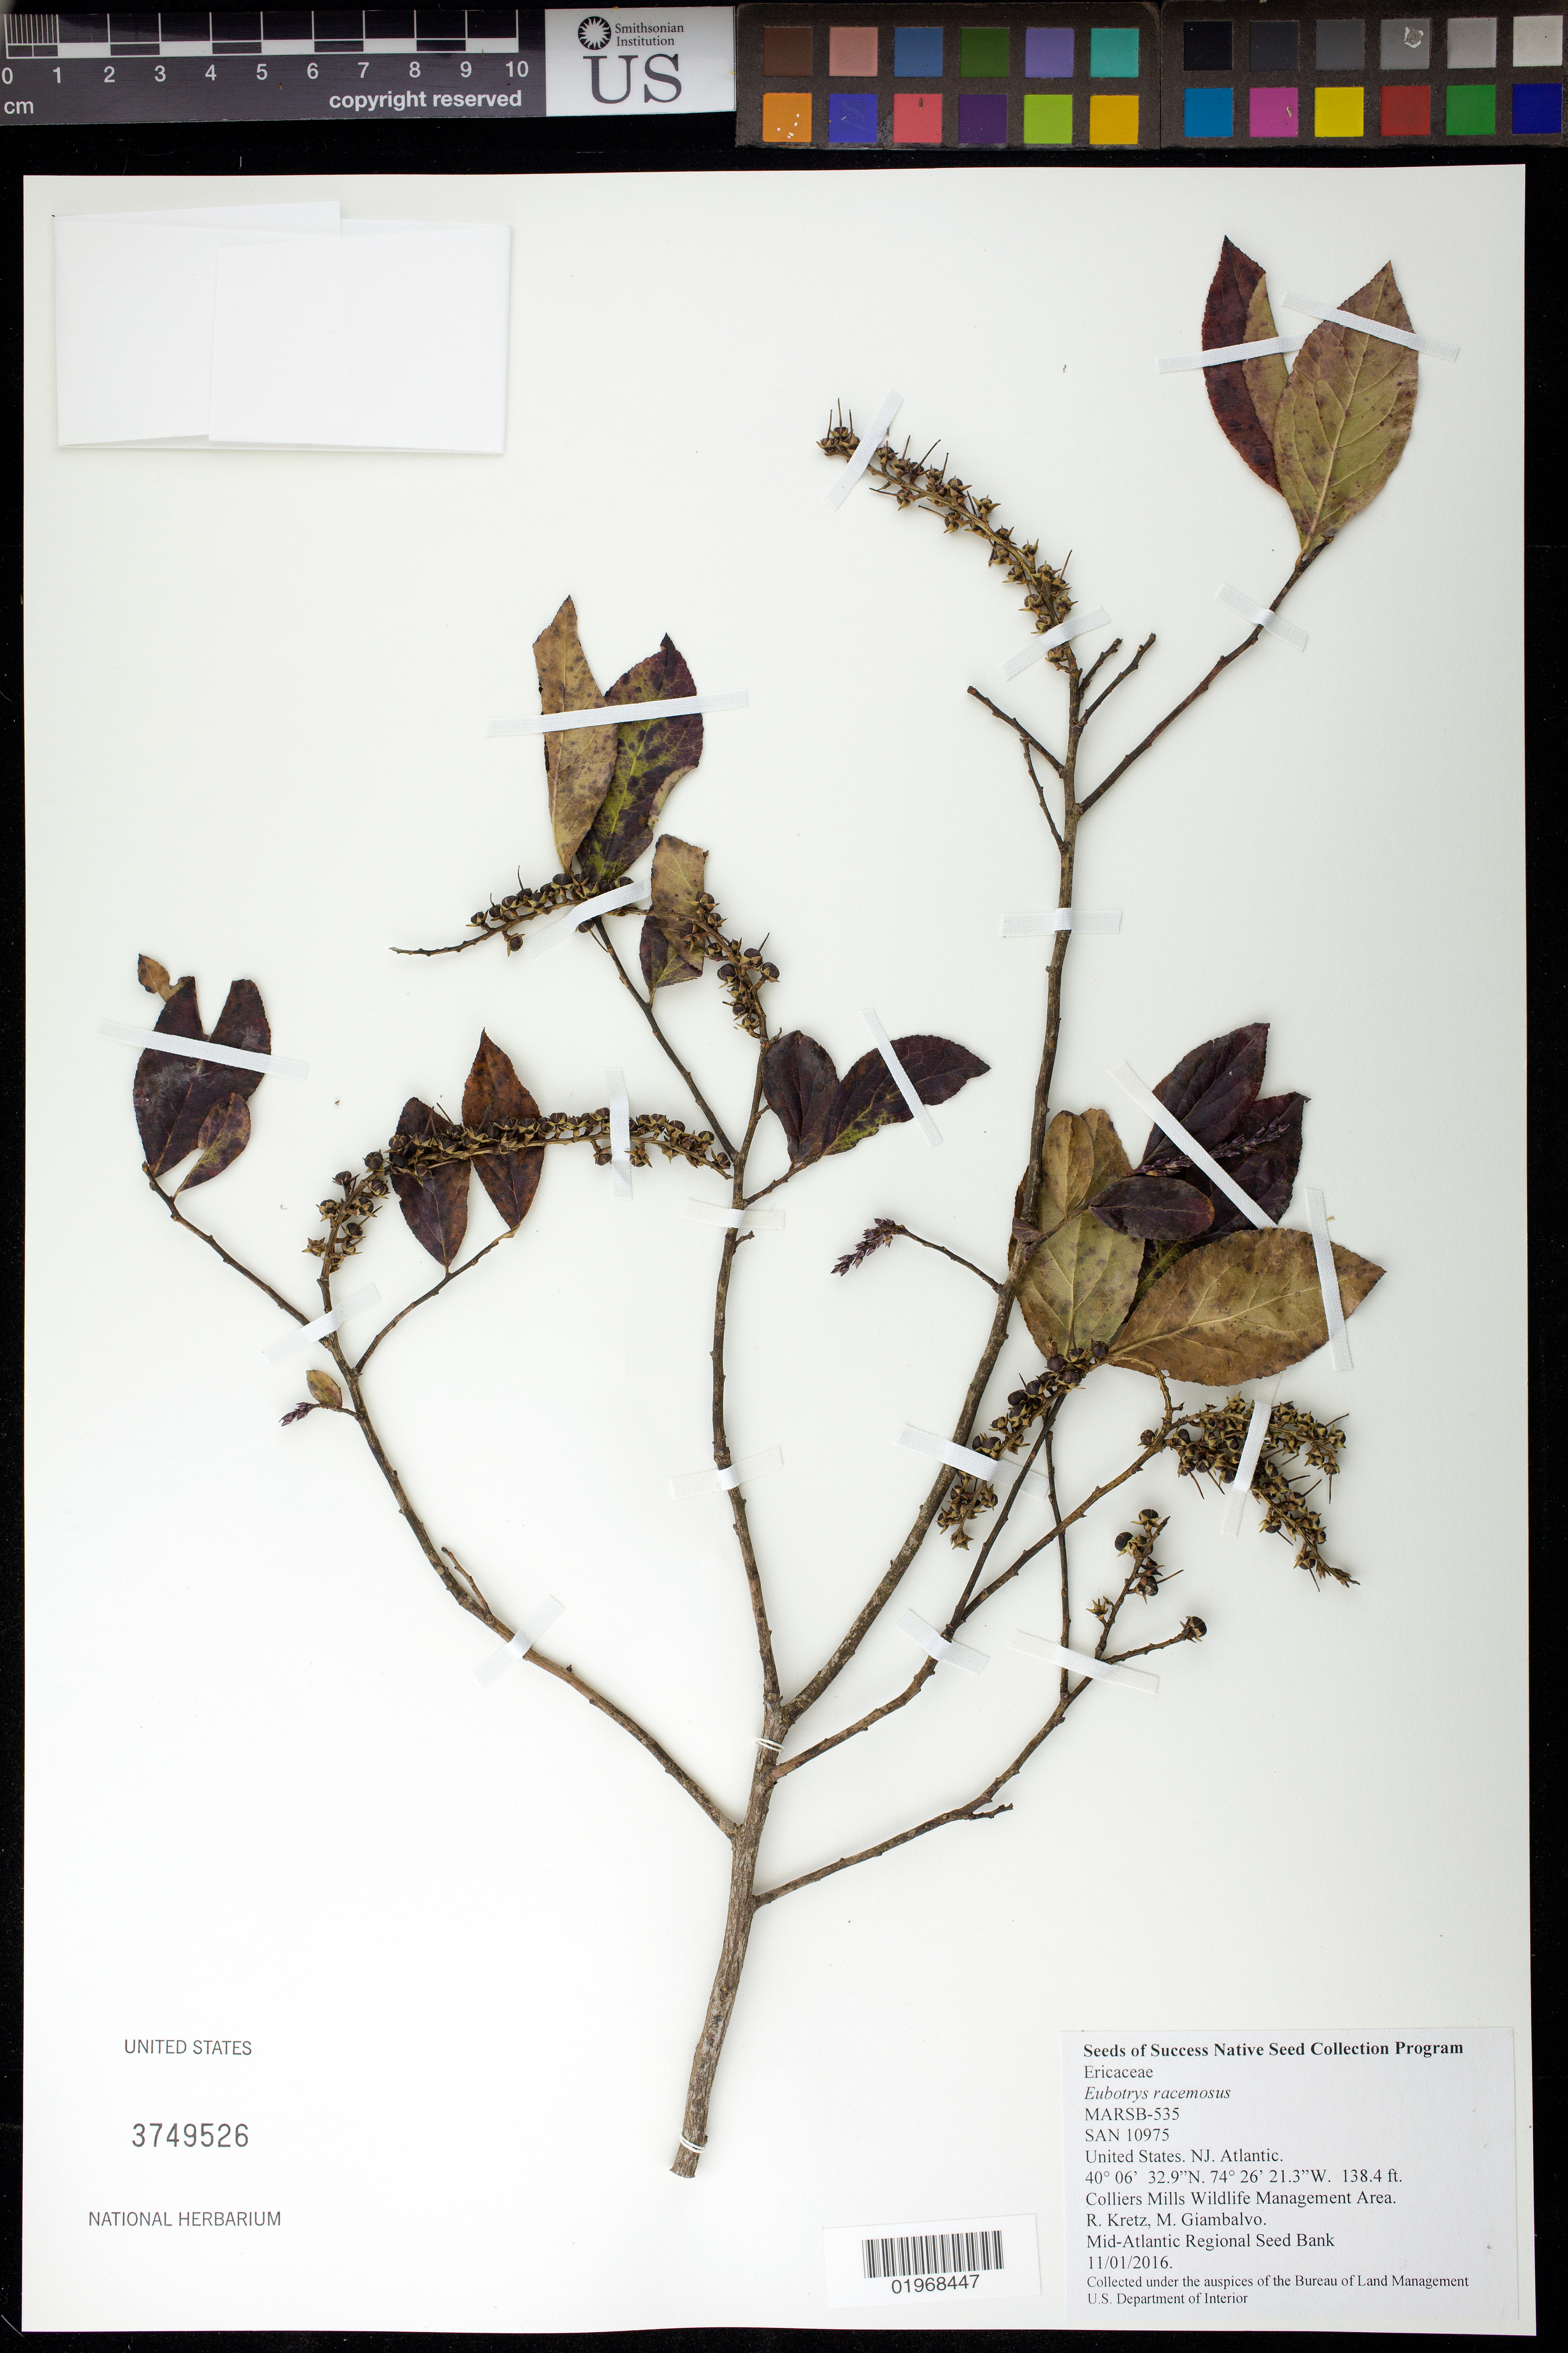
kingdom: Plantae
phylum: Tracheophyta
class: Magnoliopsida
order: Ericales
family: Ericaceae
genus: Eubotrys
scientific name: Eubotrys racemosa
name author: (L.) Nutt.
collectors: R. Kretz & M. Giambalvo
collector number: MARCB-535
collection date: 2016-11-01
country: United States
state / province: New Jersey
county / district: Atlantic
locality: Colliers Mills Wildlife Management Area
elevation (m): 42.2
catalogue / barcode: US 3749526